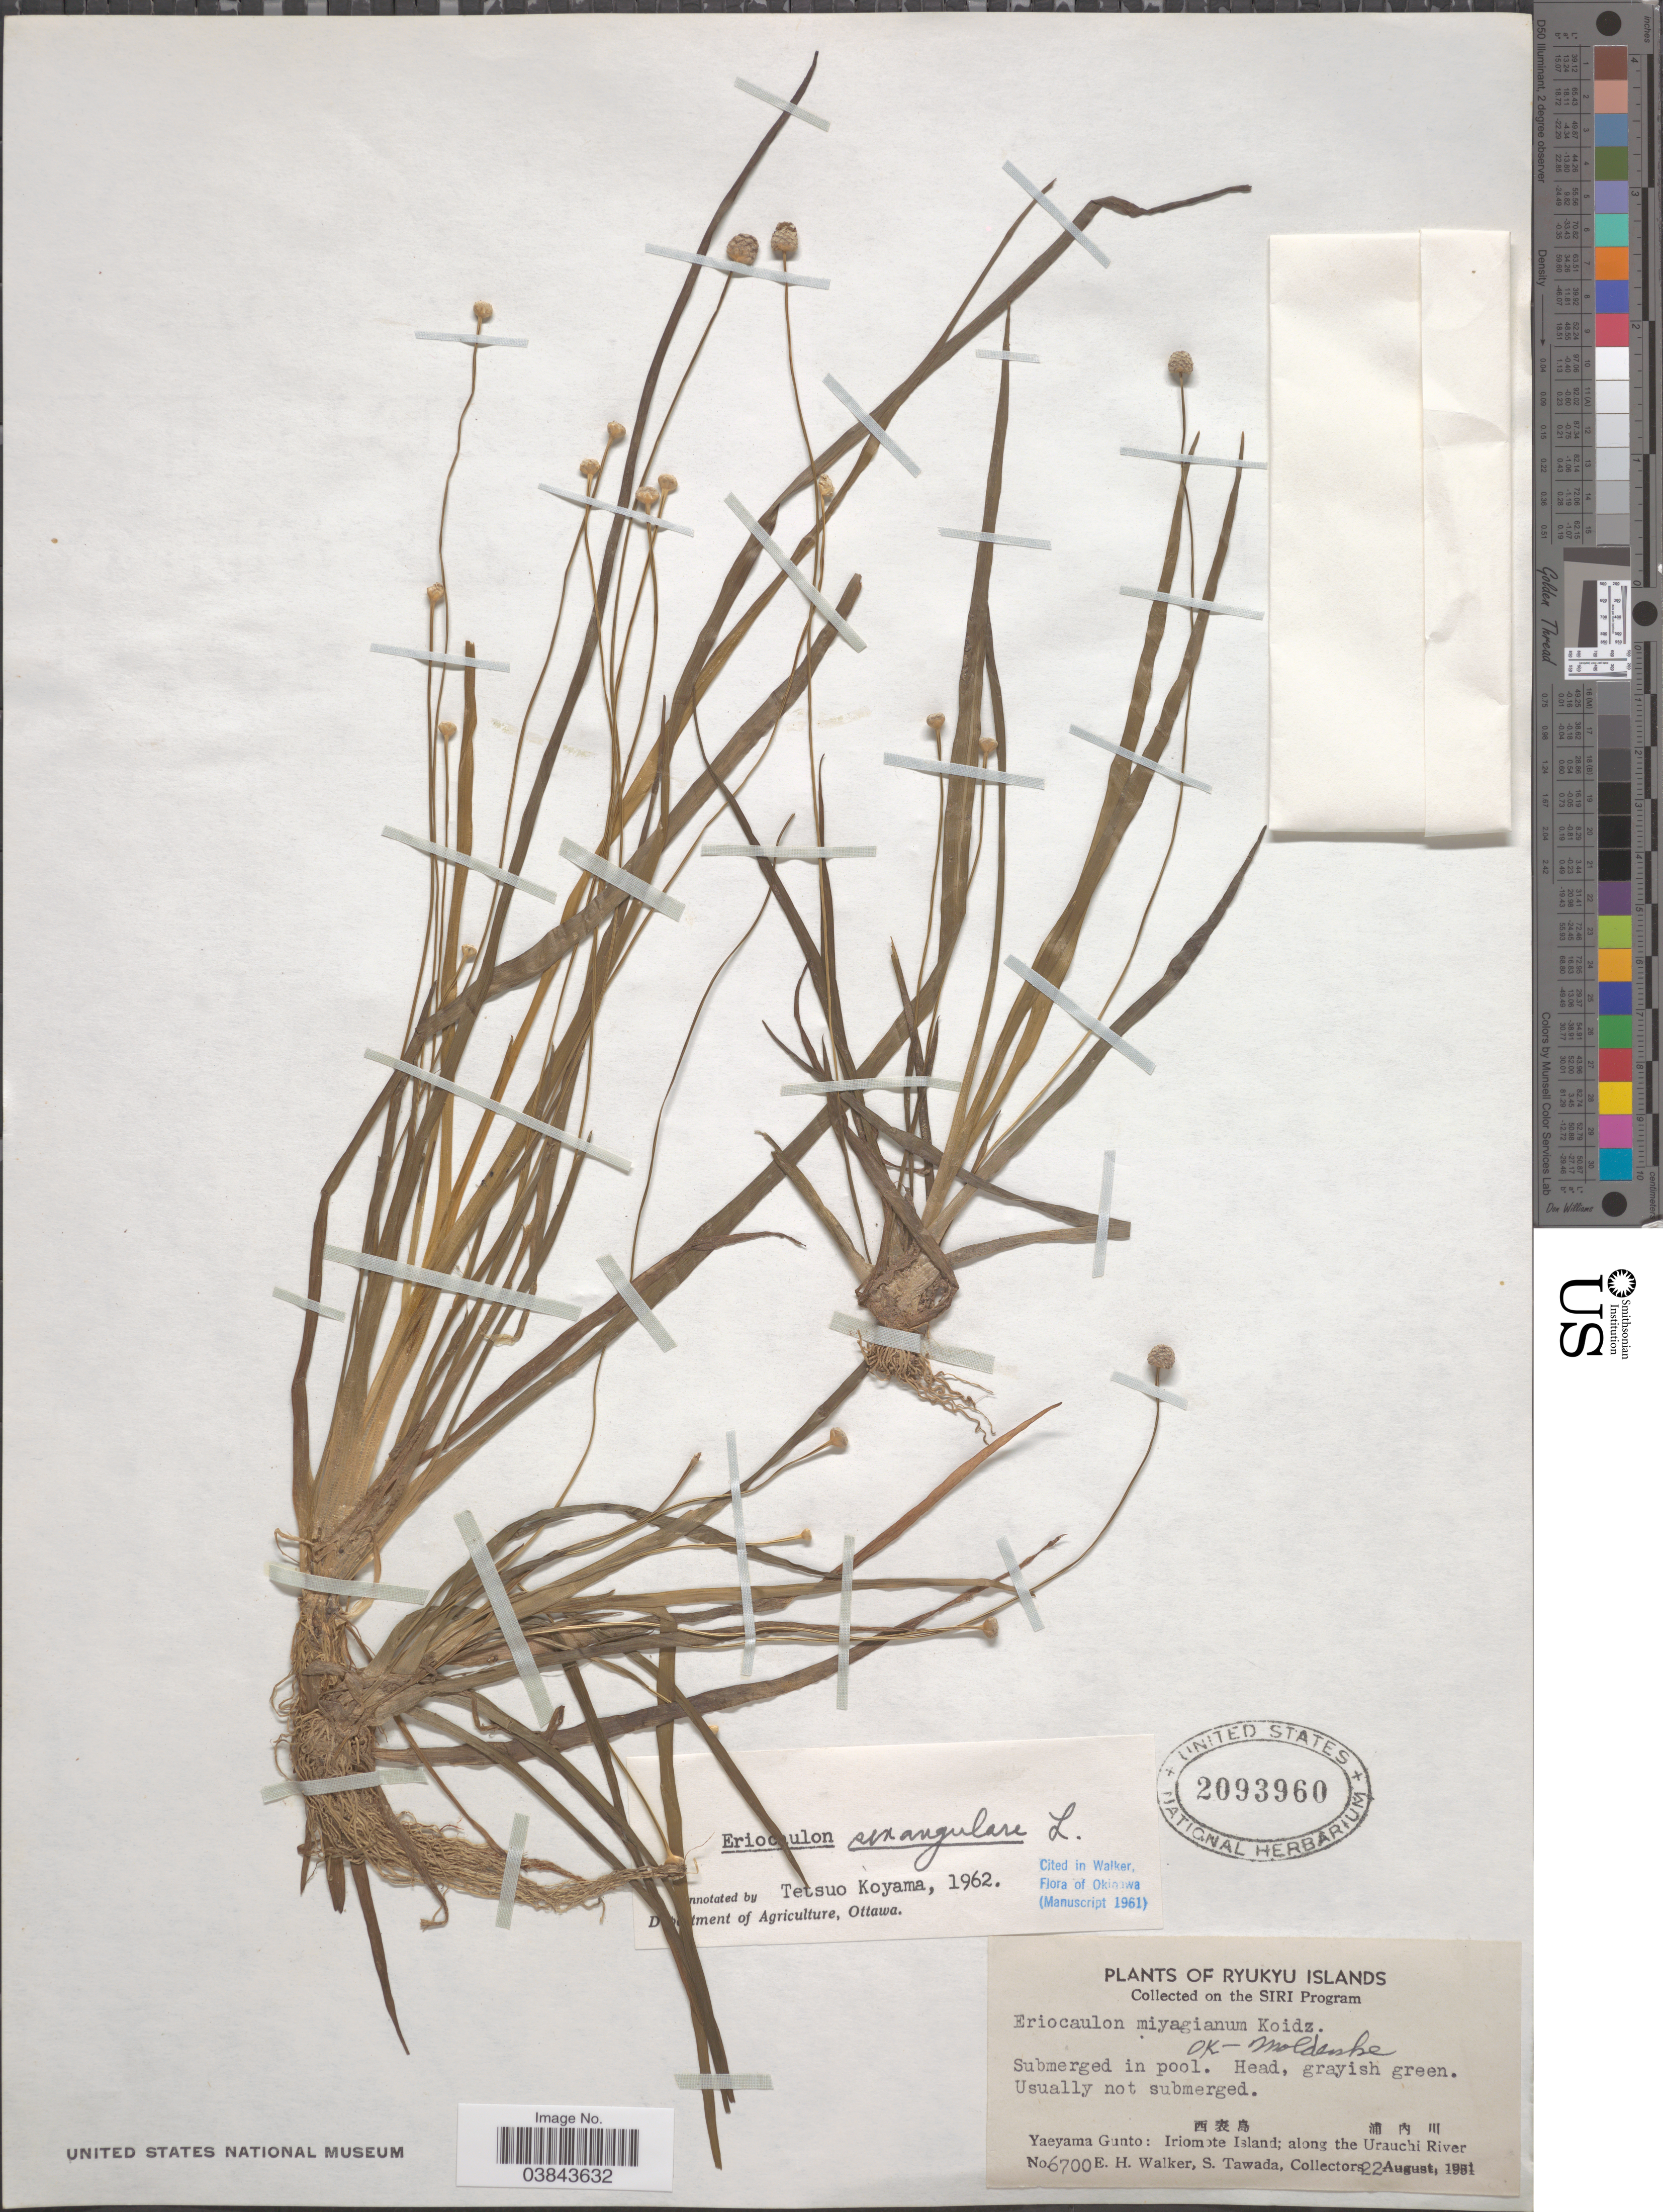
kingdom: Plantae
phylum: Tracheophyta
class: Liliopsida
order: Poales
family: Eriocaulaceae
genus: Eriocaulon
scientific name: Eriocaulon sexangulare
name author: L.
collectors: E. H. Walker & S. Tawada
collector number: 6700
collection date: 1951-08-22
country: Japan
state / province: Okinawa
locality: Ryukyu Islands. Yaeyama Gunto: Iriomote Island; along the Urauchi River.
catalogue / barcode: US 2093960